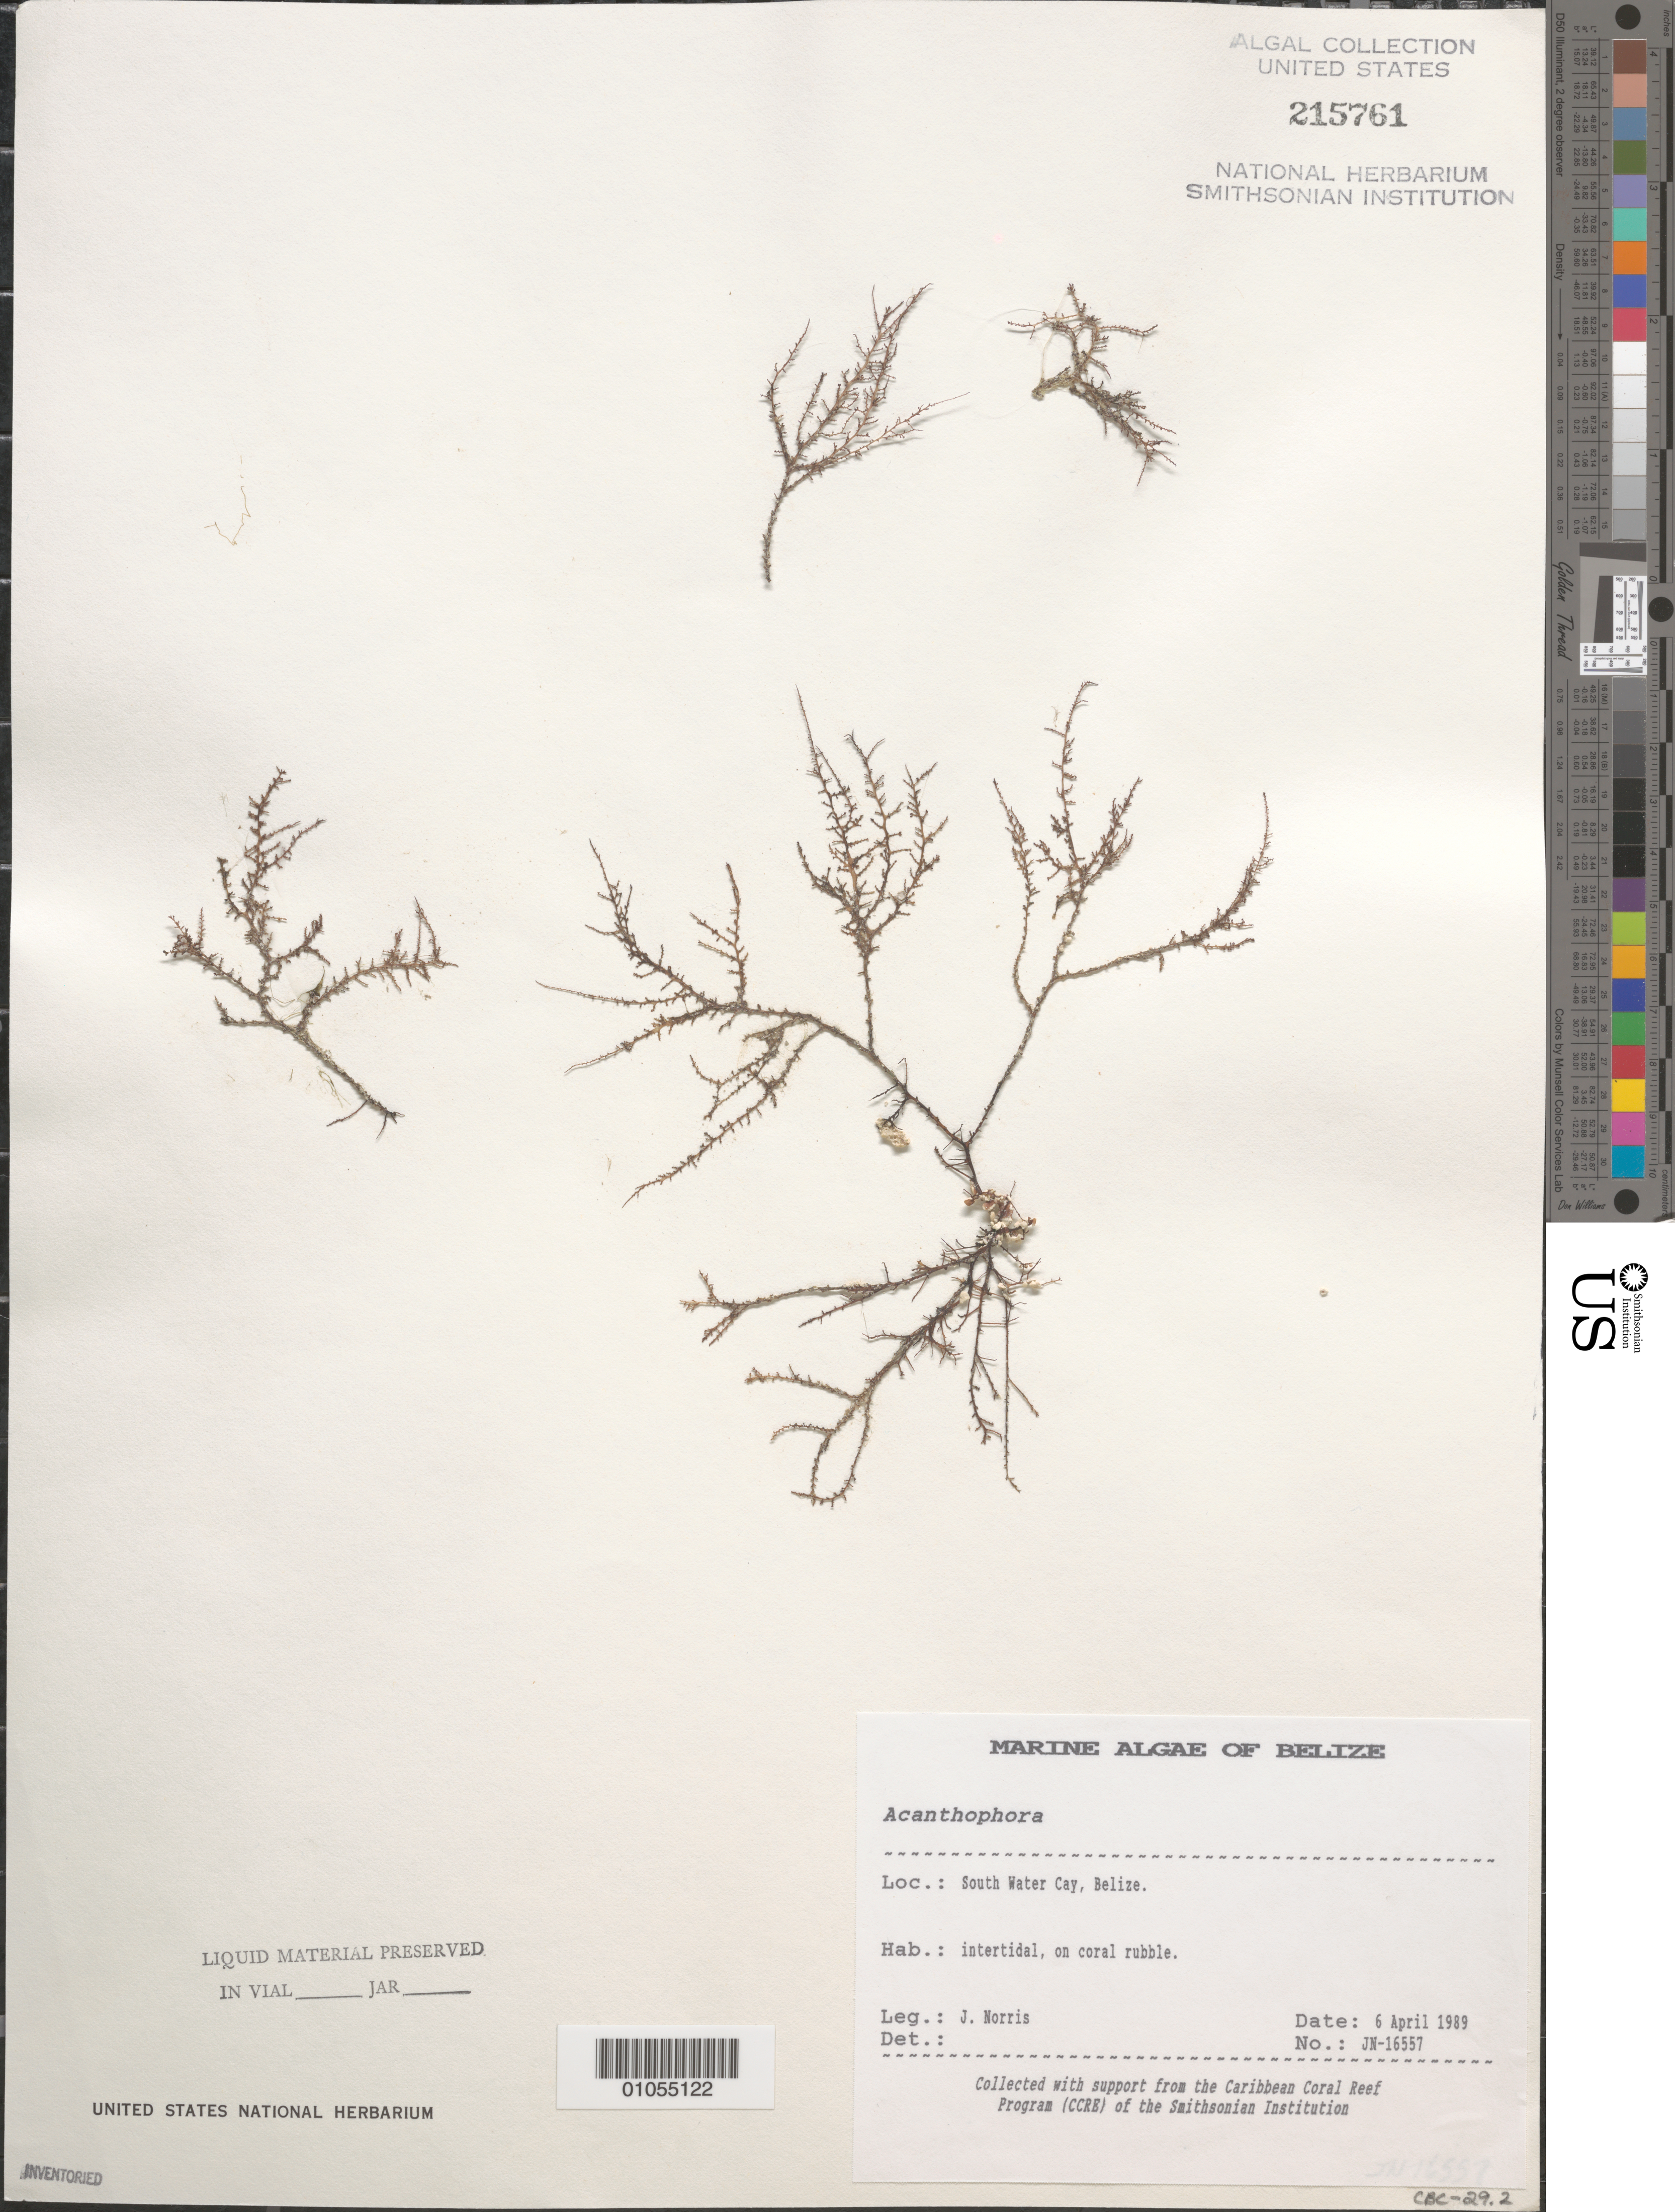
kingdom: Plantae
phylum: Rhodophyta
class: Florideophyceae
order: Ceramiales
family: Rhodomelaceae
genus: Acanthophora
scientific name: Acanthophora sp.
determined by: Norris, James N.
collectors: J. N. Norris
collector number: JN-16557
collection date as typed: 06 Apr 1989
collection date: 1989-04-06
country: Belize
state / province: Stann Creek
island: South Water Cay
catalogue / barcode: US 215761